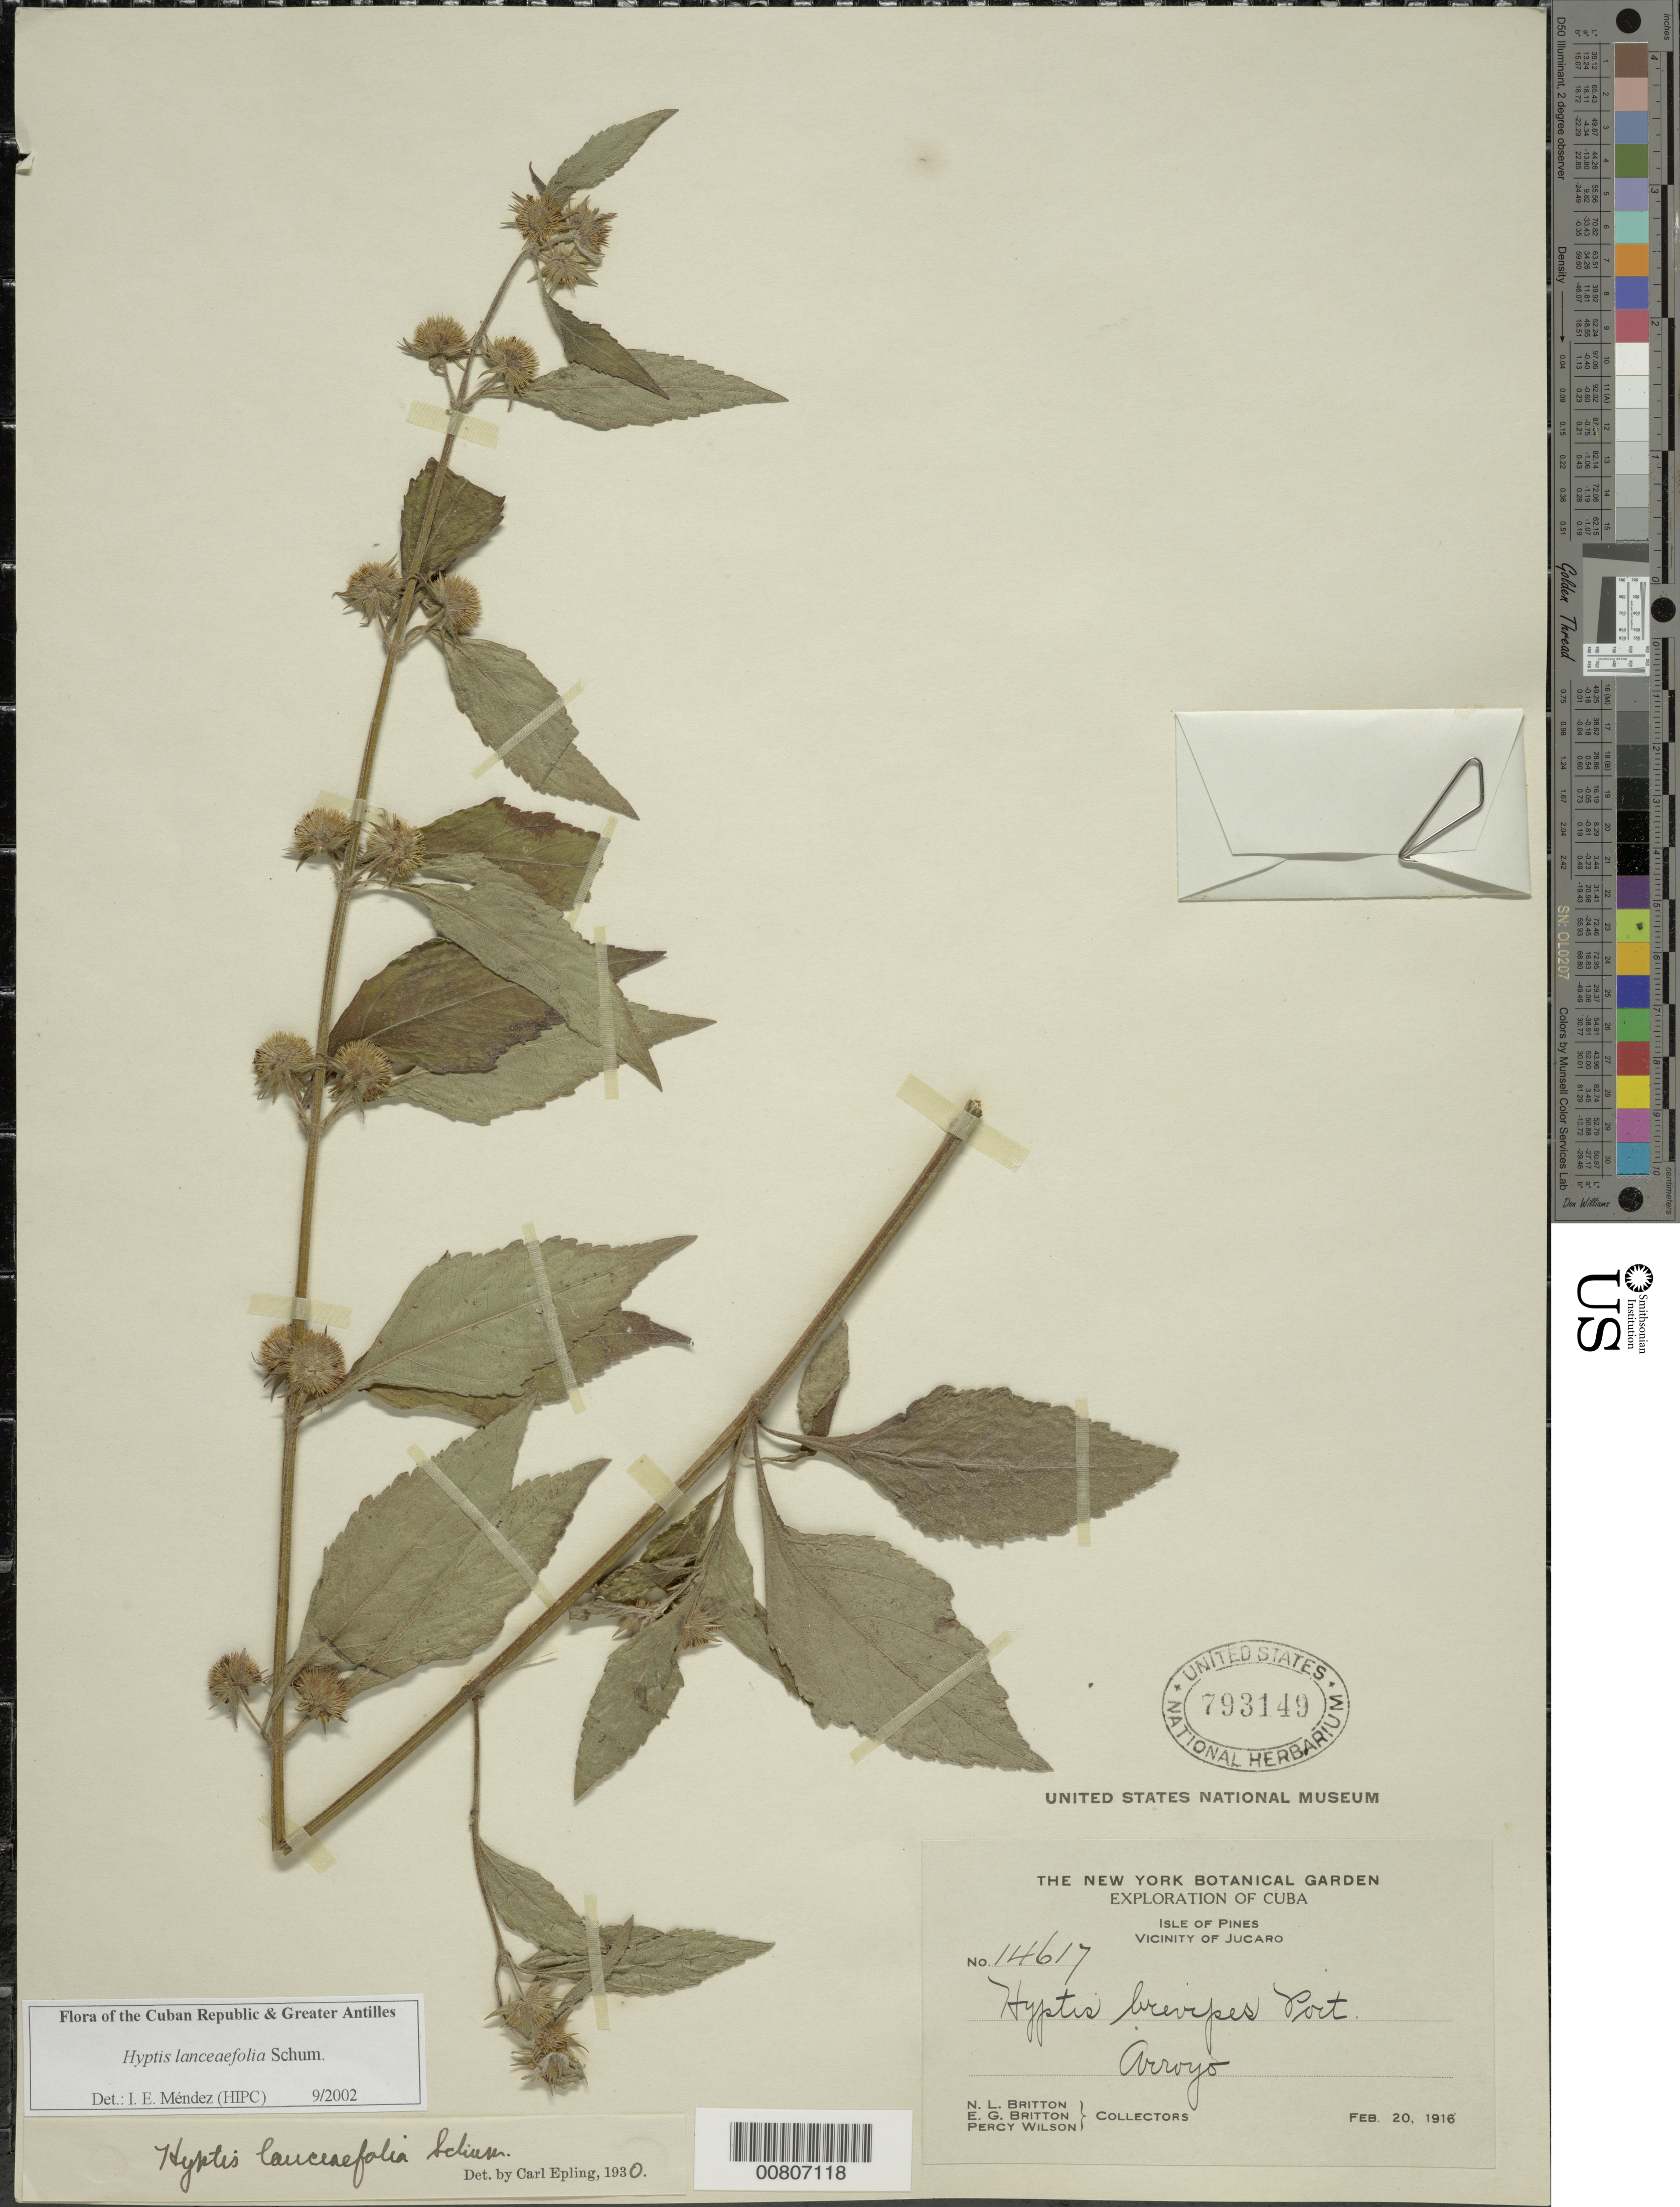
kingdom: Plantae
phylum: Tracheophyta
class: Magnoliopsida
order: Lamiales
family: Lamiaceae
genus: Hyptis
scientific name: Hyptis lanceolata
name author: Poir.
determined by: Méndez, Isidro E., (HIPC)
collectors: N. Britton, E. G. Britton & P. Wilson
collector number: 14617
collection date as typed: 20 Feb 1916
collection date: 1916-02-20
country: Cuba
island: Isla de la Juventud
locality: Isle of Pines, vicinity of Jucaro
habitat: Arroyo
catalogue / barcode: US 793149